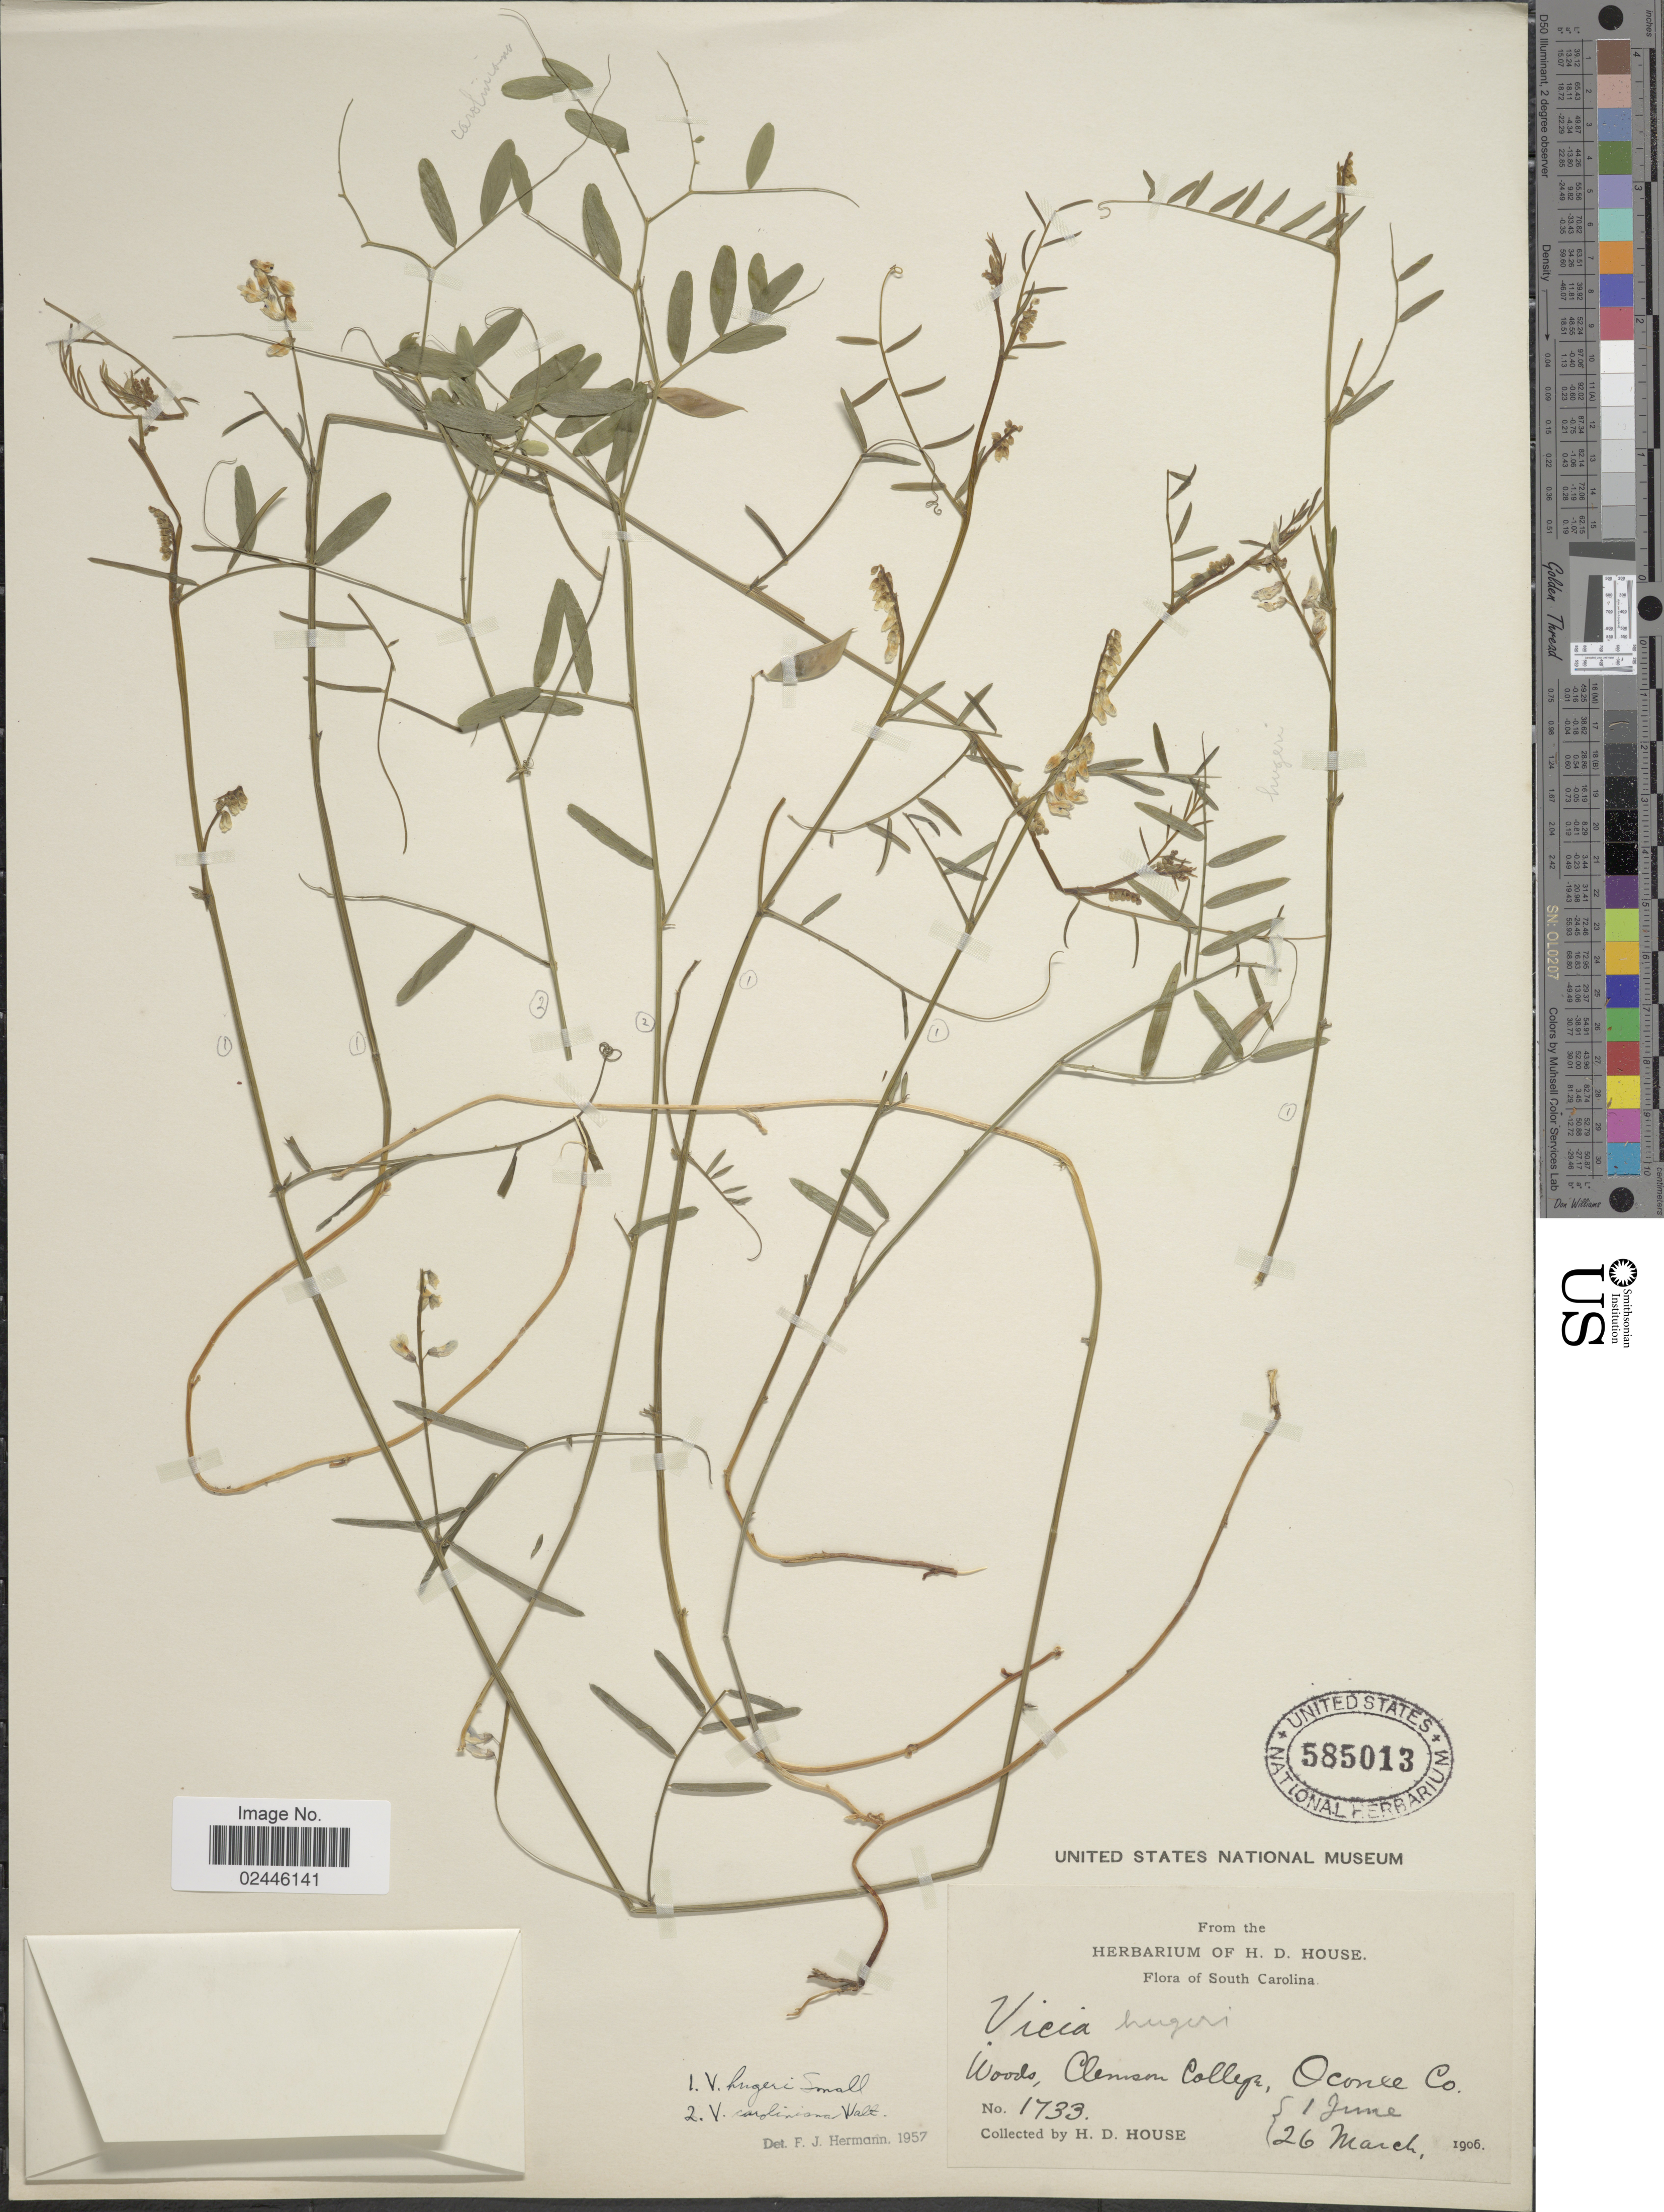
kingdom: Plantae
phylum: Tracheophyta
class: Magnoliopsida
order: Fabales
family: Fabaceae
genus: Vicia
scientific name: Vicia hugeri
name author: Small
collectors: H. D. House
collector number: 17336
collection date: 1906-03-26/1906-06-01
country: United States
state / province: South Carolina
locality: Clemson College, Oconee Co.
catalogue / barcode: US 585013